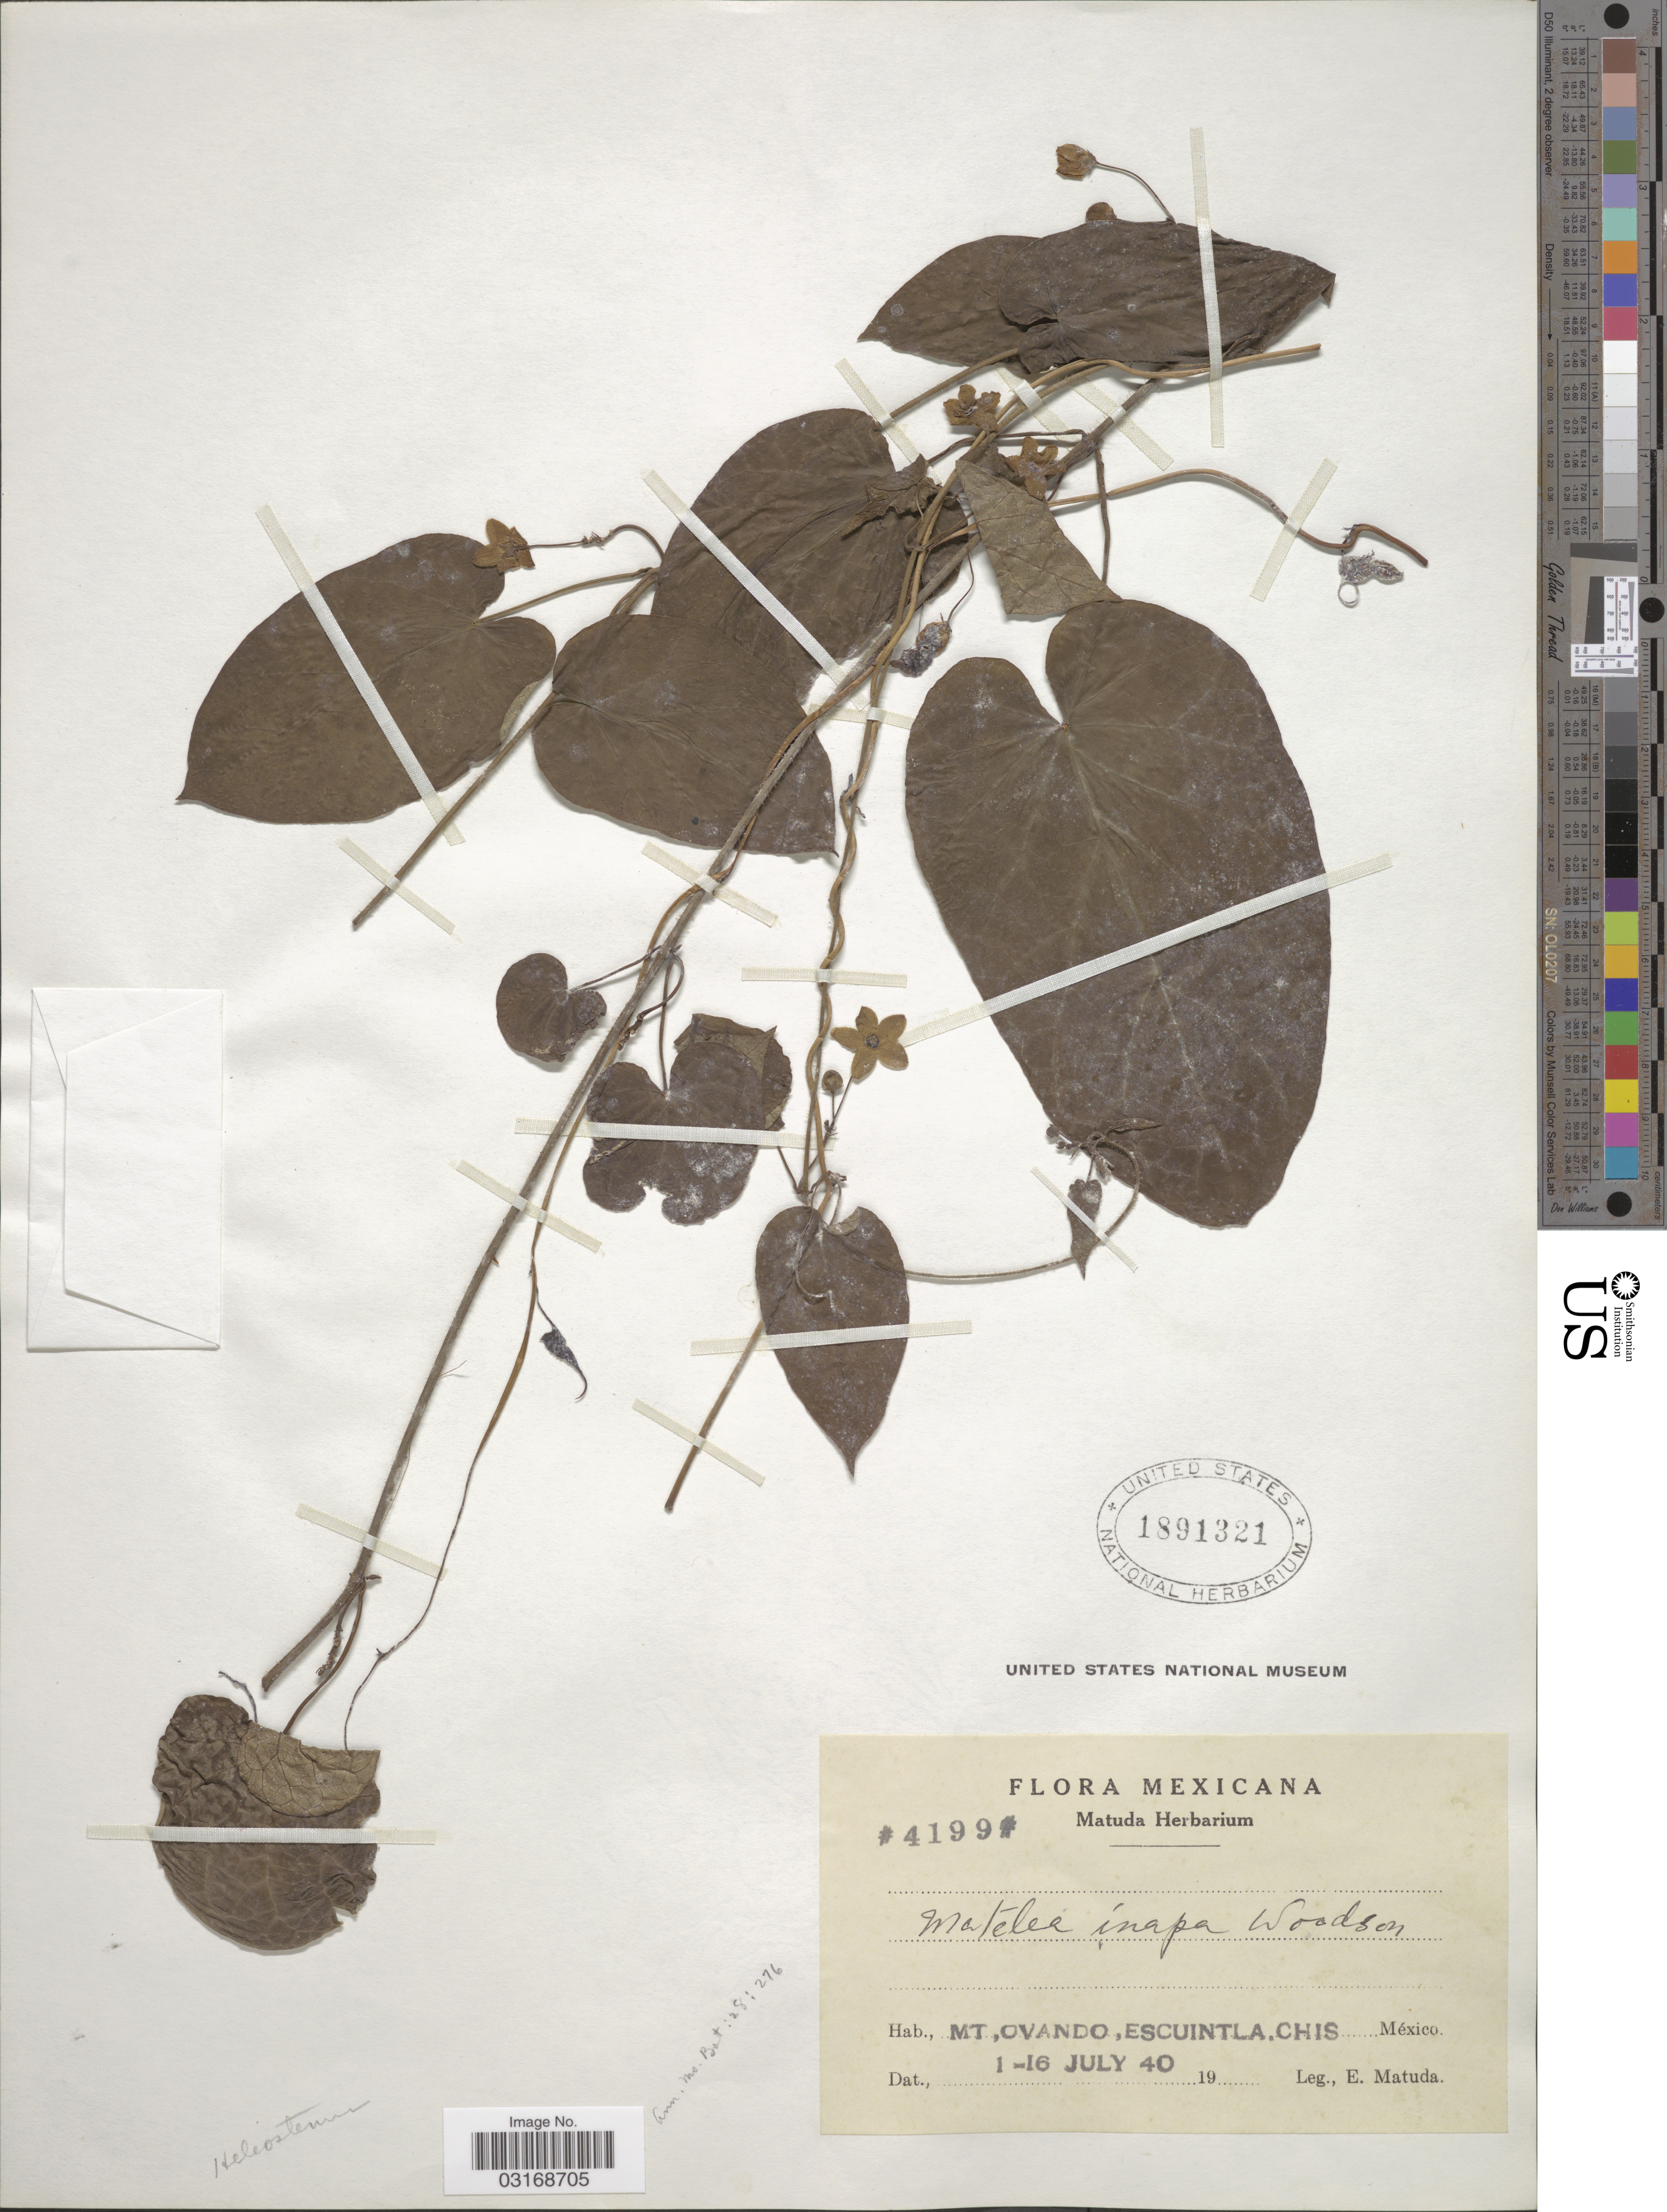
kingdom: Plantae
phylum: Tracheophyta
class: Magnoliopsida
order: Gentianales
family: Apocynaceae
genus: Matelea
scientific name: Matelea inops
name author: Woodson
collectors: E. Matuda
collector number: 4199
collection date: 1940-07-01/1940-07-16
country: Mexico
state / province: Chiapas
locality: Mt, Ovando, Escuintla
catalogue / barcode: US 1891321